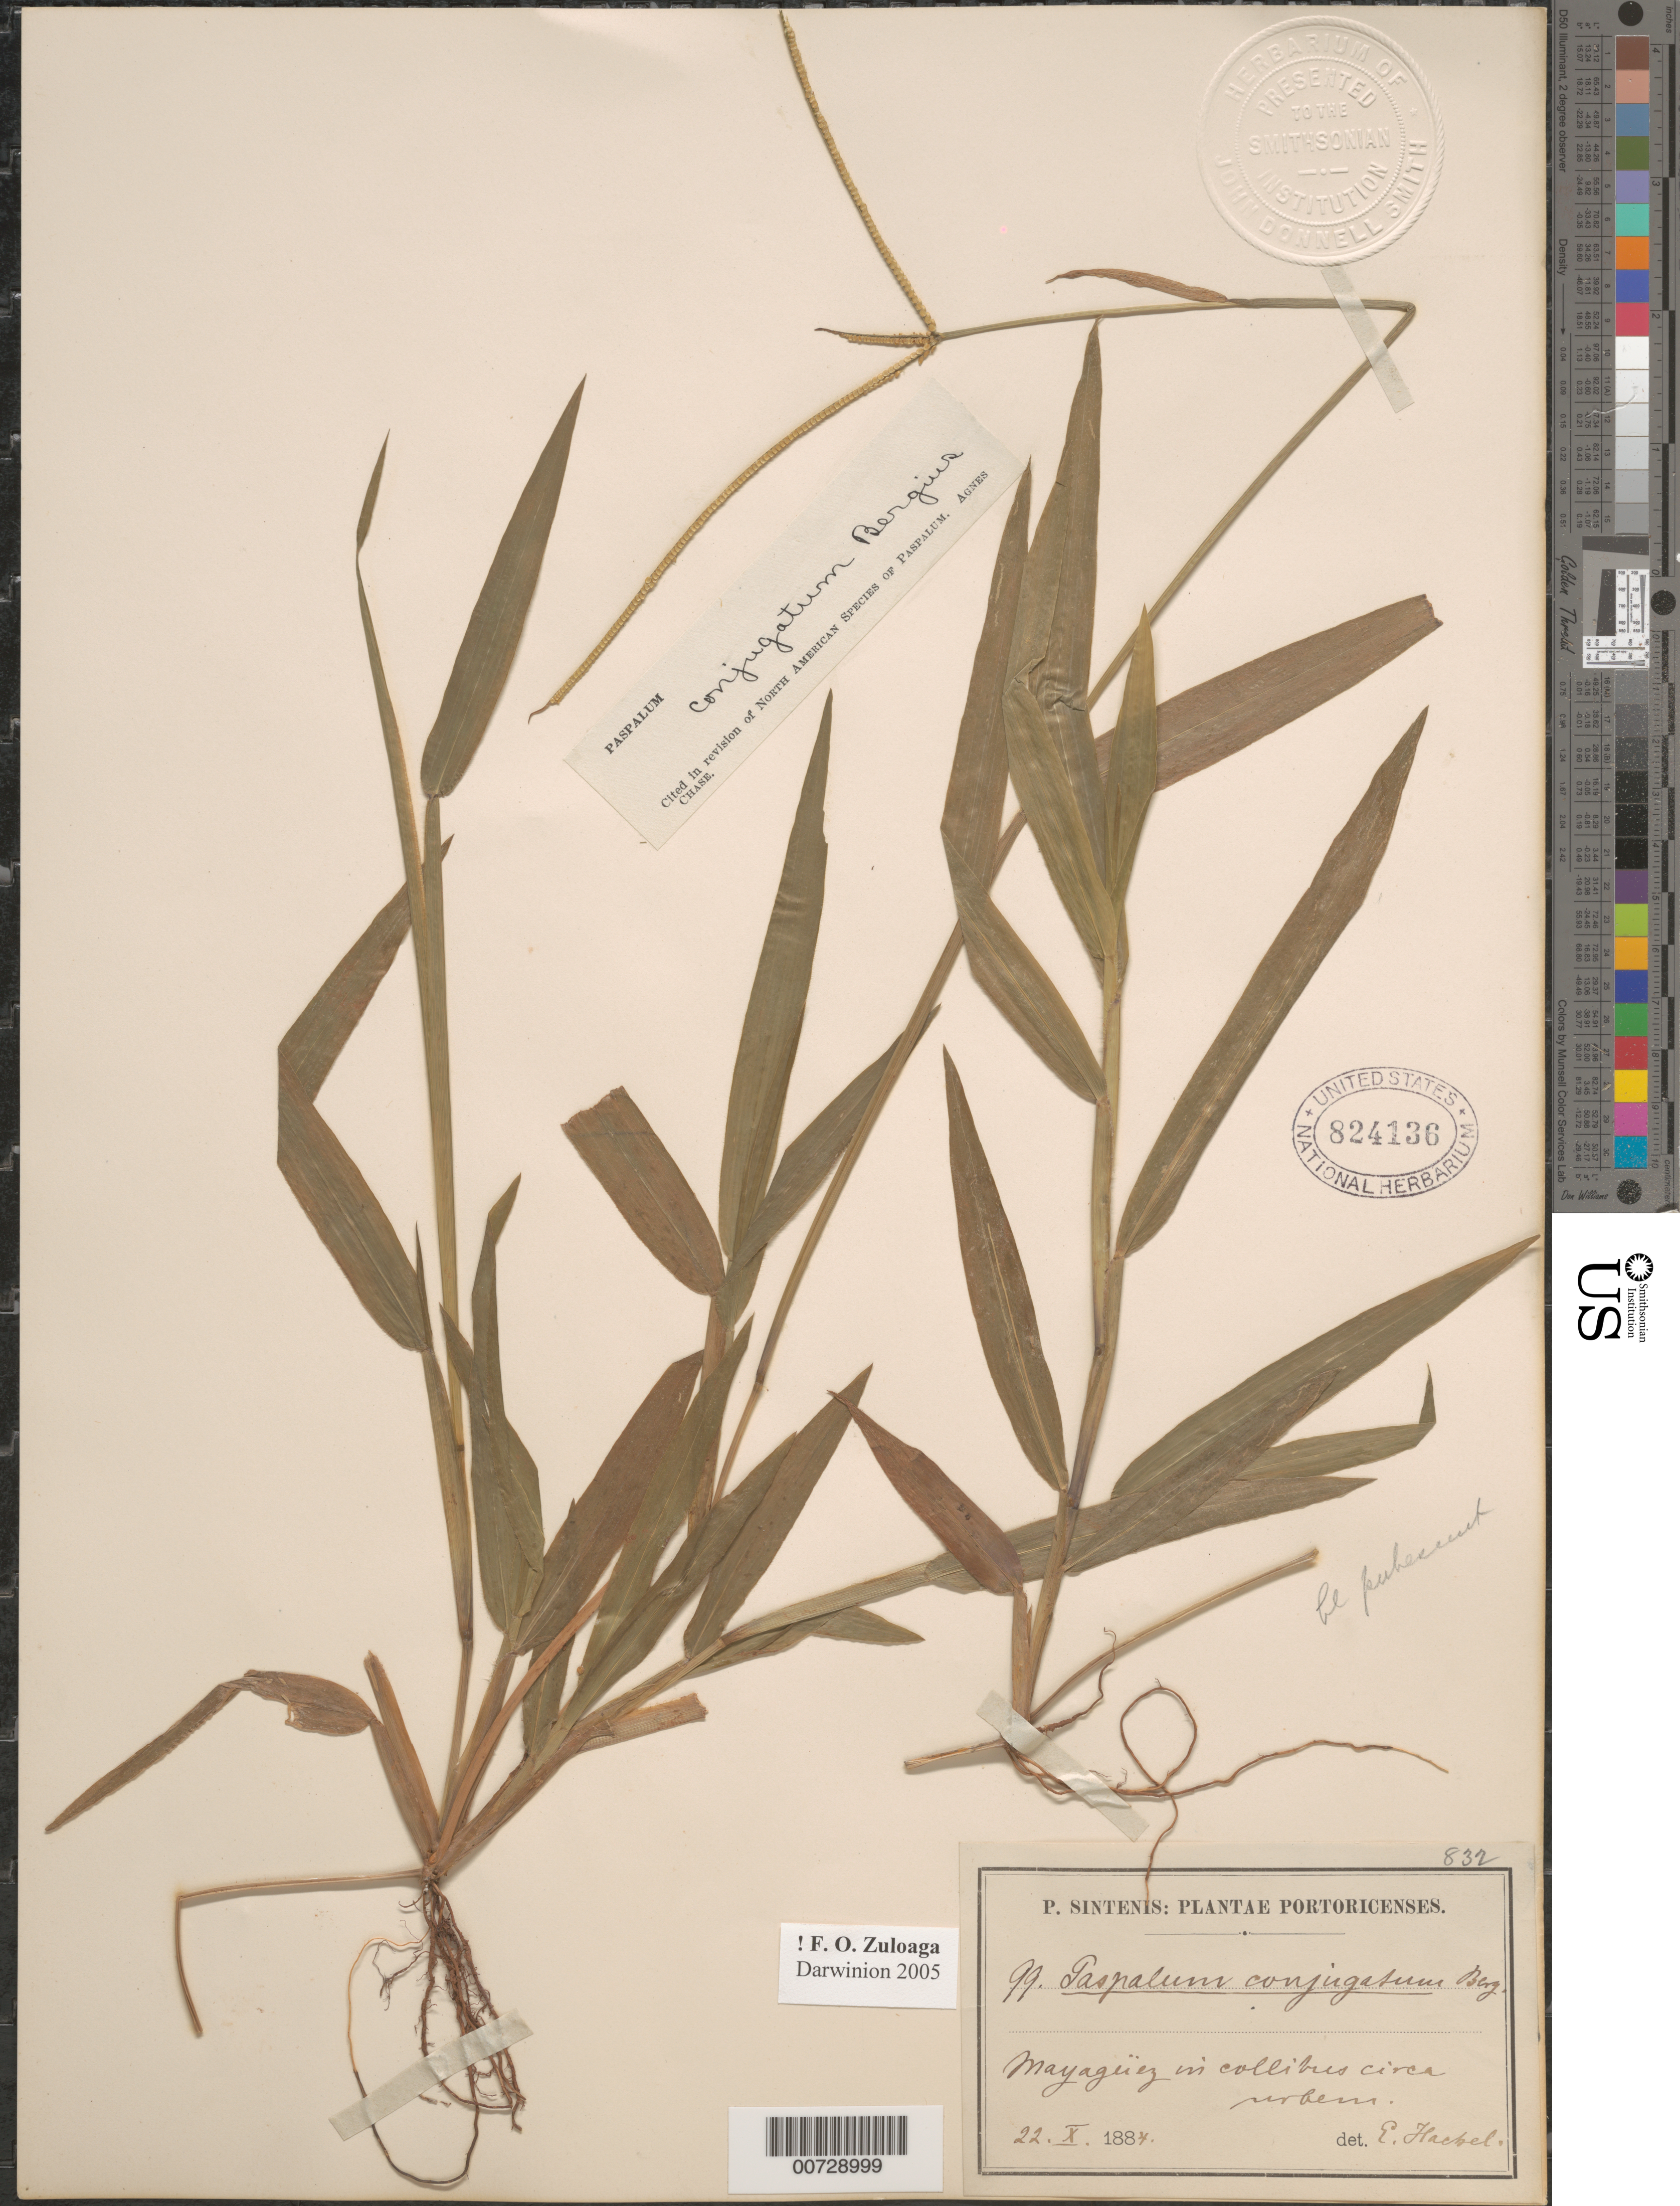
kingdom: Plantae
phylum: Tracheophyta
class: Liliopsida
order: Poales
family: Poaceae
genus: Paspalum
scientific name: Paspalum conjugatum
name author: P.J. Bergius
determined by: Hackel, E.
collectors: P. Sintenis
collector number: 99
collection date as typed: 22 Oct 1884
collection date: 1884-10-22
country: Puerto Rico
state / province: Mayagüez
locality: Mayaguez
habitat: In collibus circa urbem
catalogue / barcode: US 824136